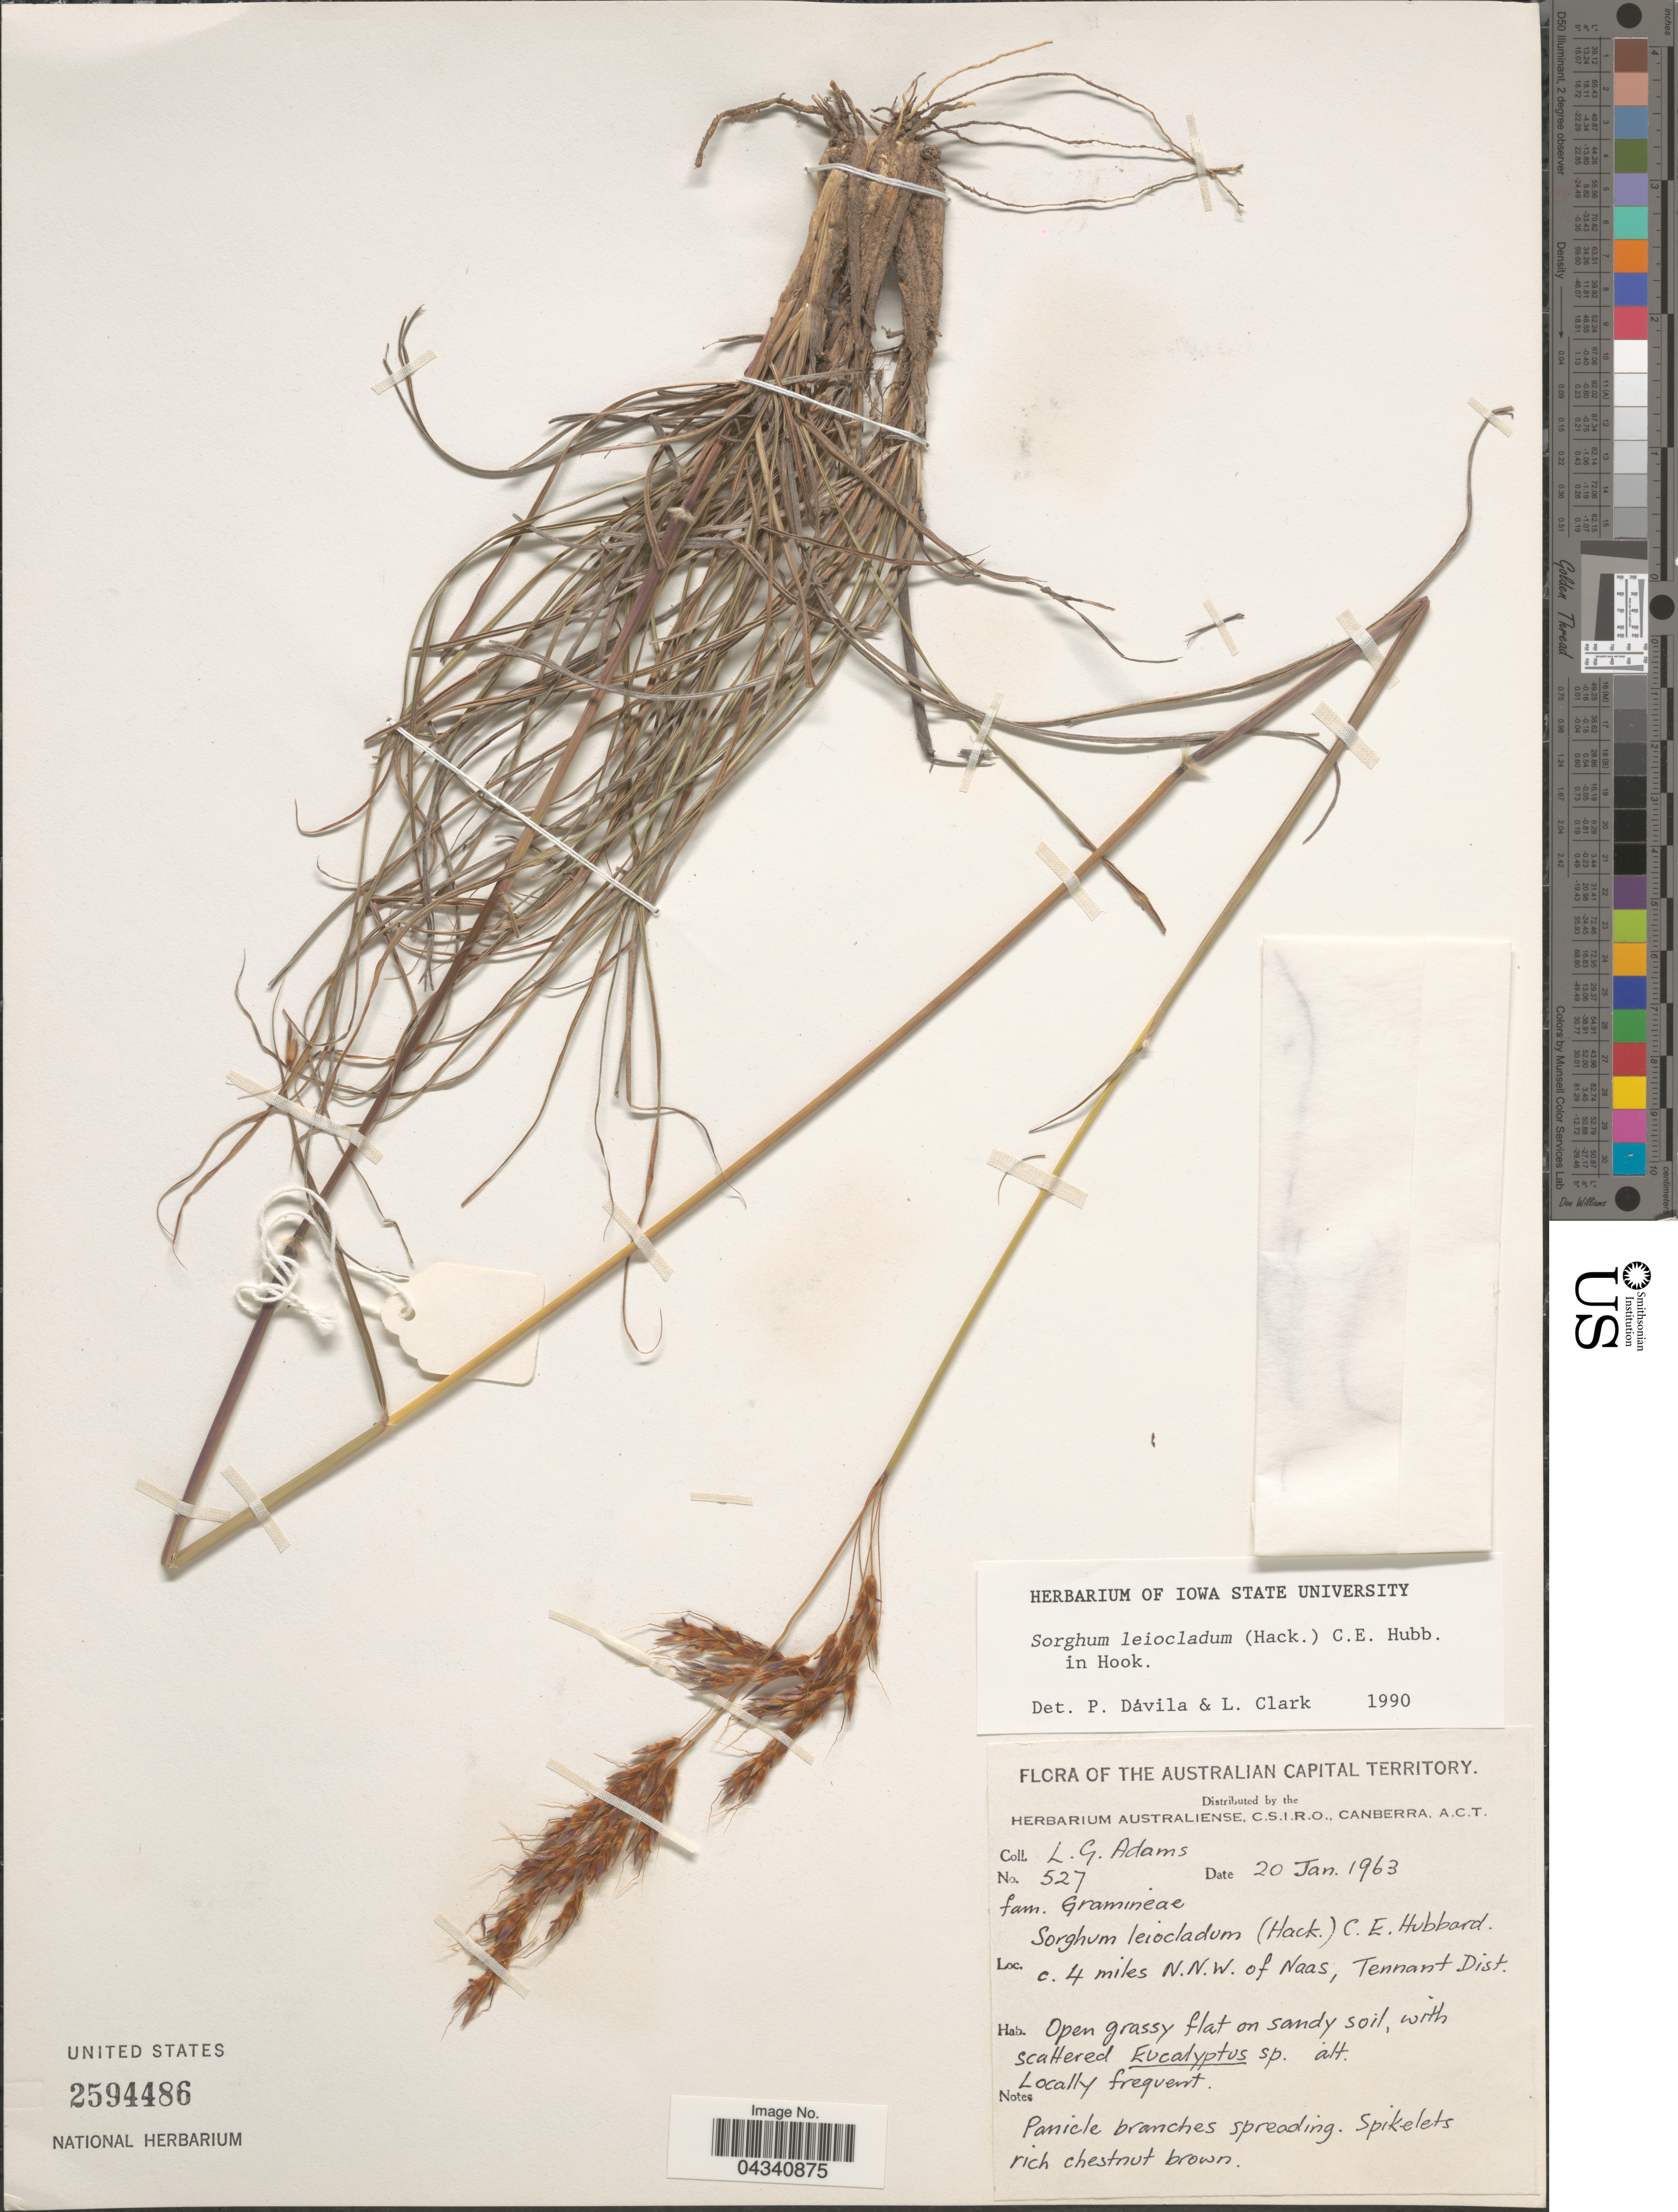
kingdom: Plantae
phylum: Tracheophyta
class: Liliopsida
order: Poales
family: Poaceae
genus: Sorghum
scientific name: Sorghum leiocladum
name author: (J. Hack.) C.E. Hubb.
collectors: L. G. Adams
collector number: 527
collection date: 1963-01-20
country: Australia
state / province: New South Wales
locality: Australian Capital Territory. C. 4 miles N. N. W. of Naas, Tennant Dist.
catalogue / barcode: US 2594486